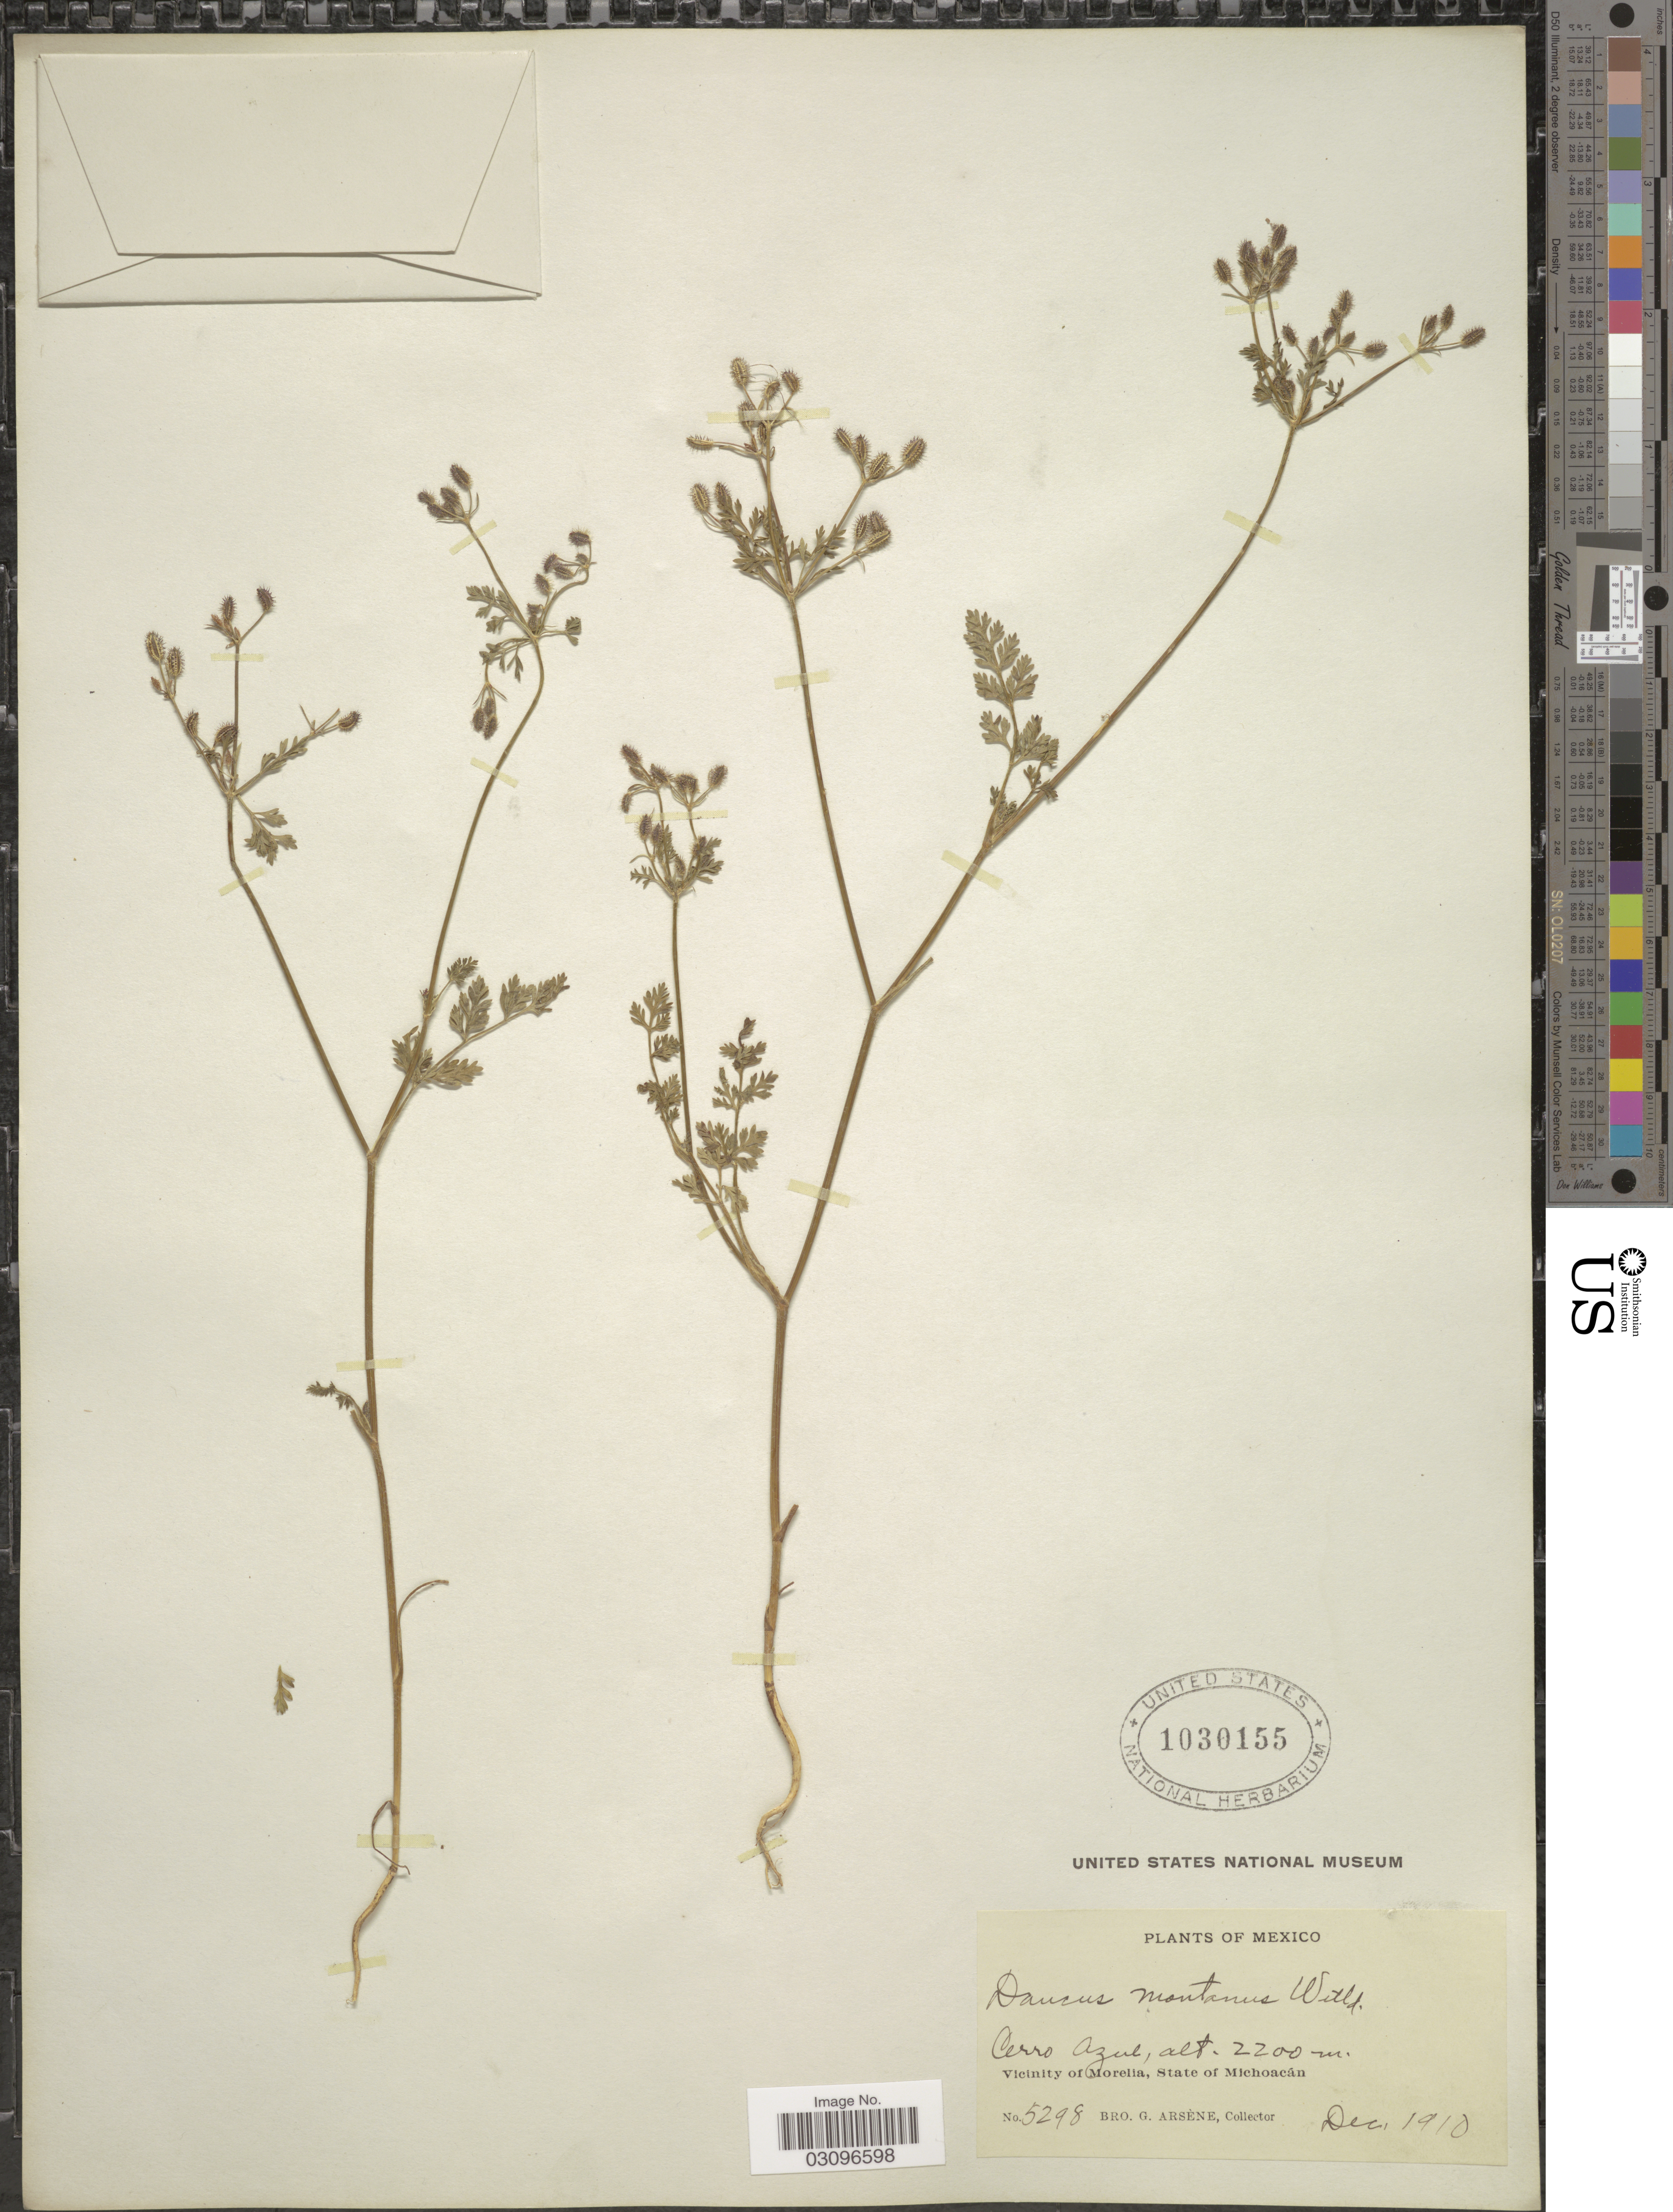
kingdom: Plantae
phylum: Tracheophyta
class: Magnoliopsida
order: Apiales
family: Apiaceae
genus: Daucus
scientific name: Daucus montanus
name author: Humb. & Bonpl. ex Spreng.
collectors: Bro. G. Arsène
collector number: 5298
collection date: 1910-12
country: Mexico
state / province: Michoacán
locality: Cerro Azul, Vicinity of Morelia.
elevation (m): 2200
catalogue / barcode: US 1030155